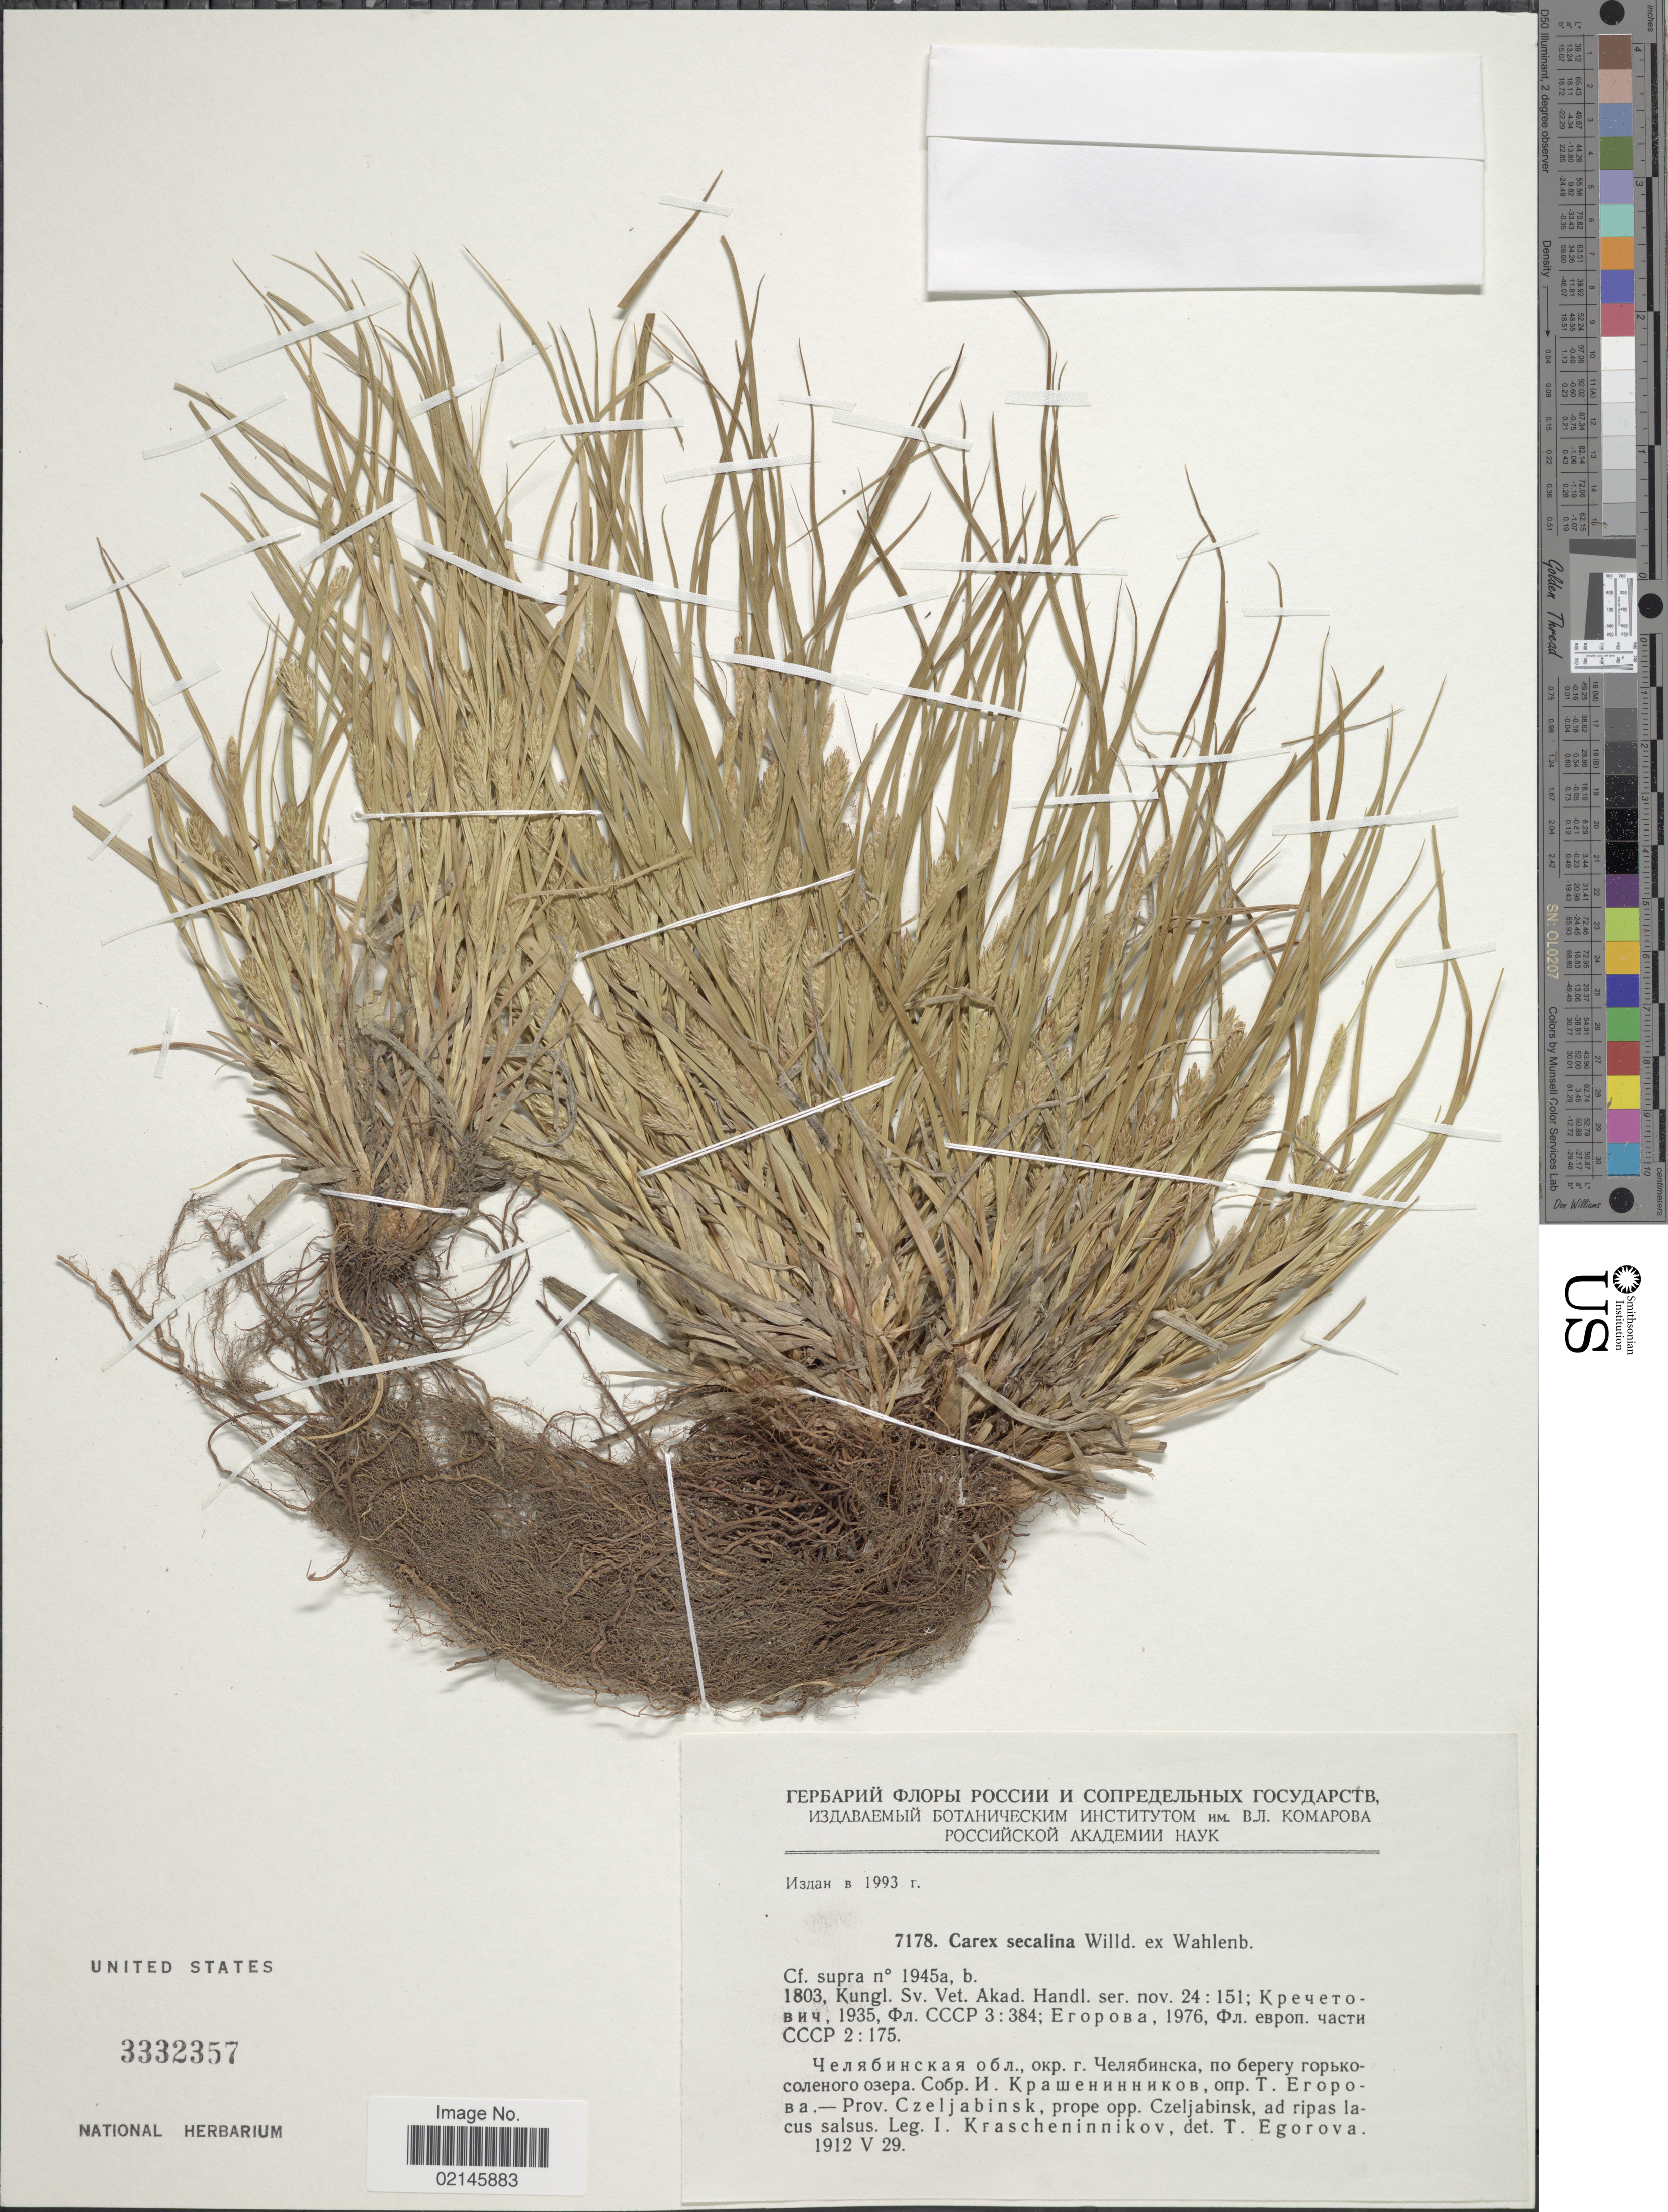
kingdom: Plantae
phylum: Tracheophyta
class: Liliopsida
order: Poales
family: Cyperaceae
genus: Carex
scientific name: Carex secalina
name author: Willd. ex Wahlenb.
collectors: I. Krascheninnikov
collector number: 7178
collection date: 1912-05-29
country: Russian Federation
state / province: Chelyabinsk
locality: T. Eropoba- Prov. Czeljabinsk, prope opp. Czeljabinsk, ad ripas lacus salsus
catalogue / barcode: US 3332357